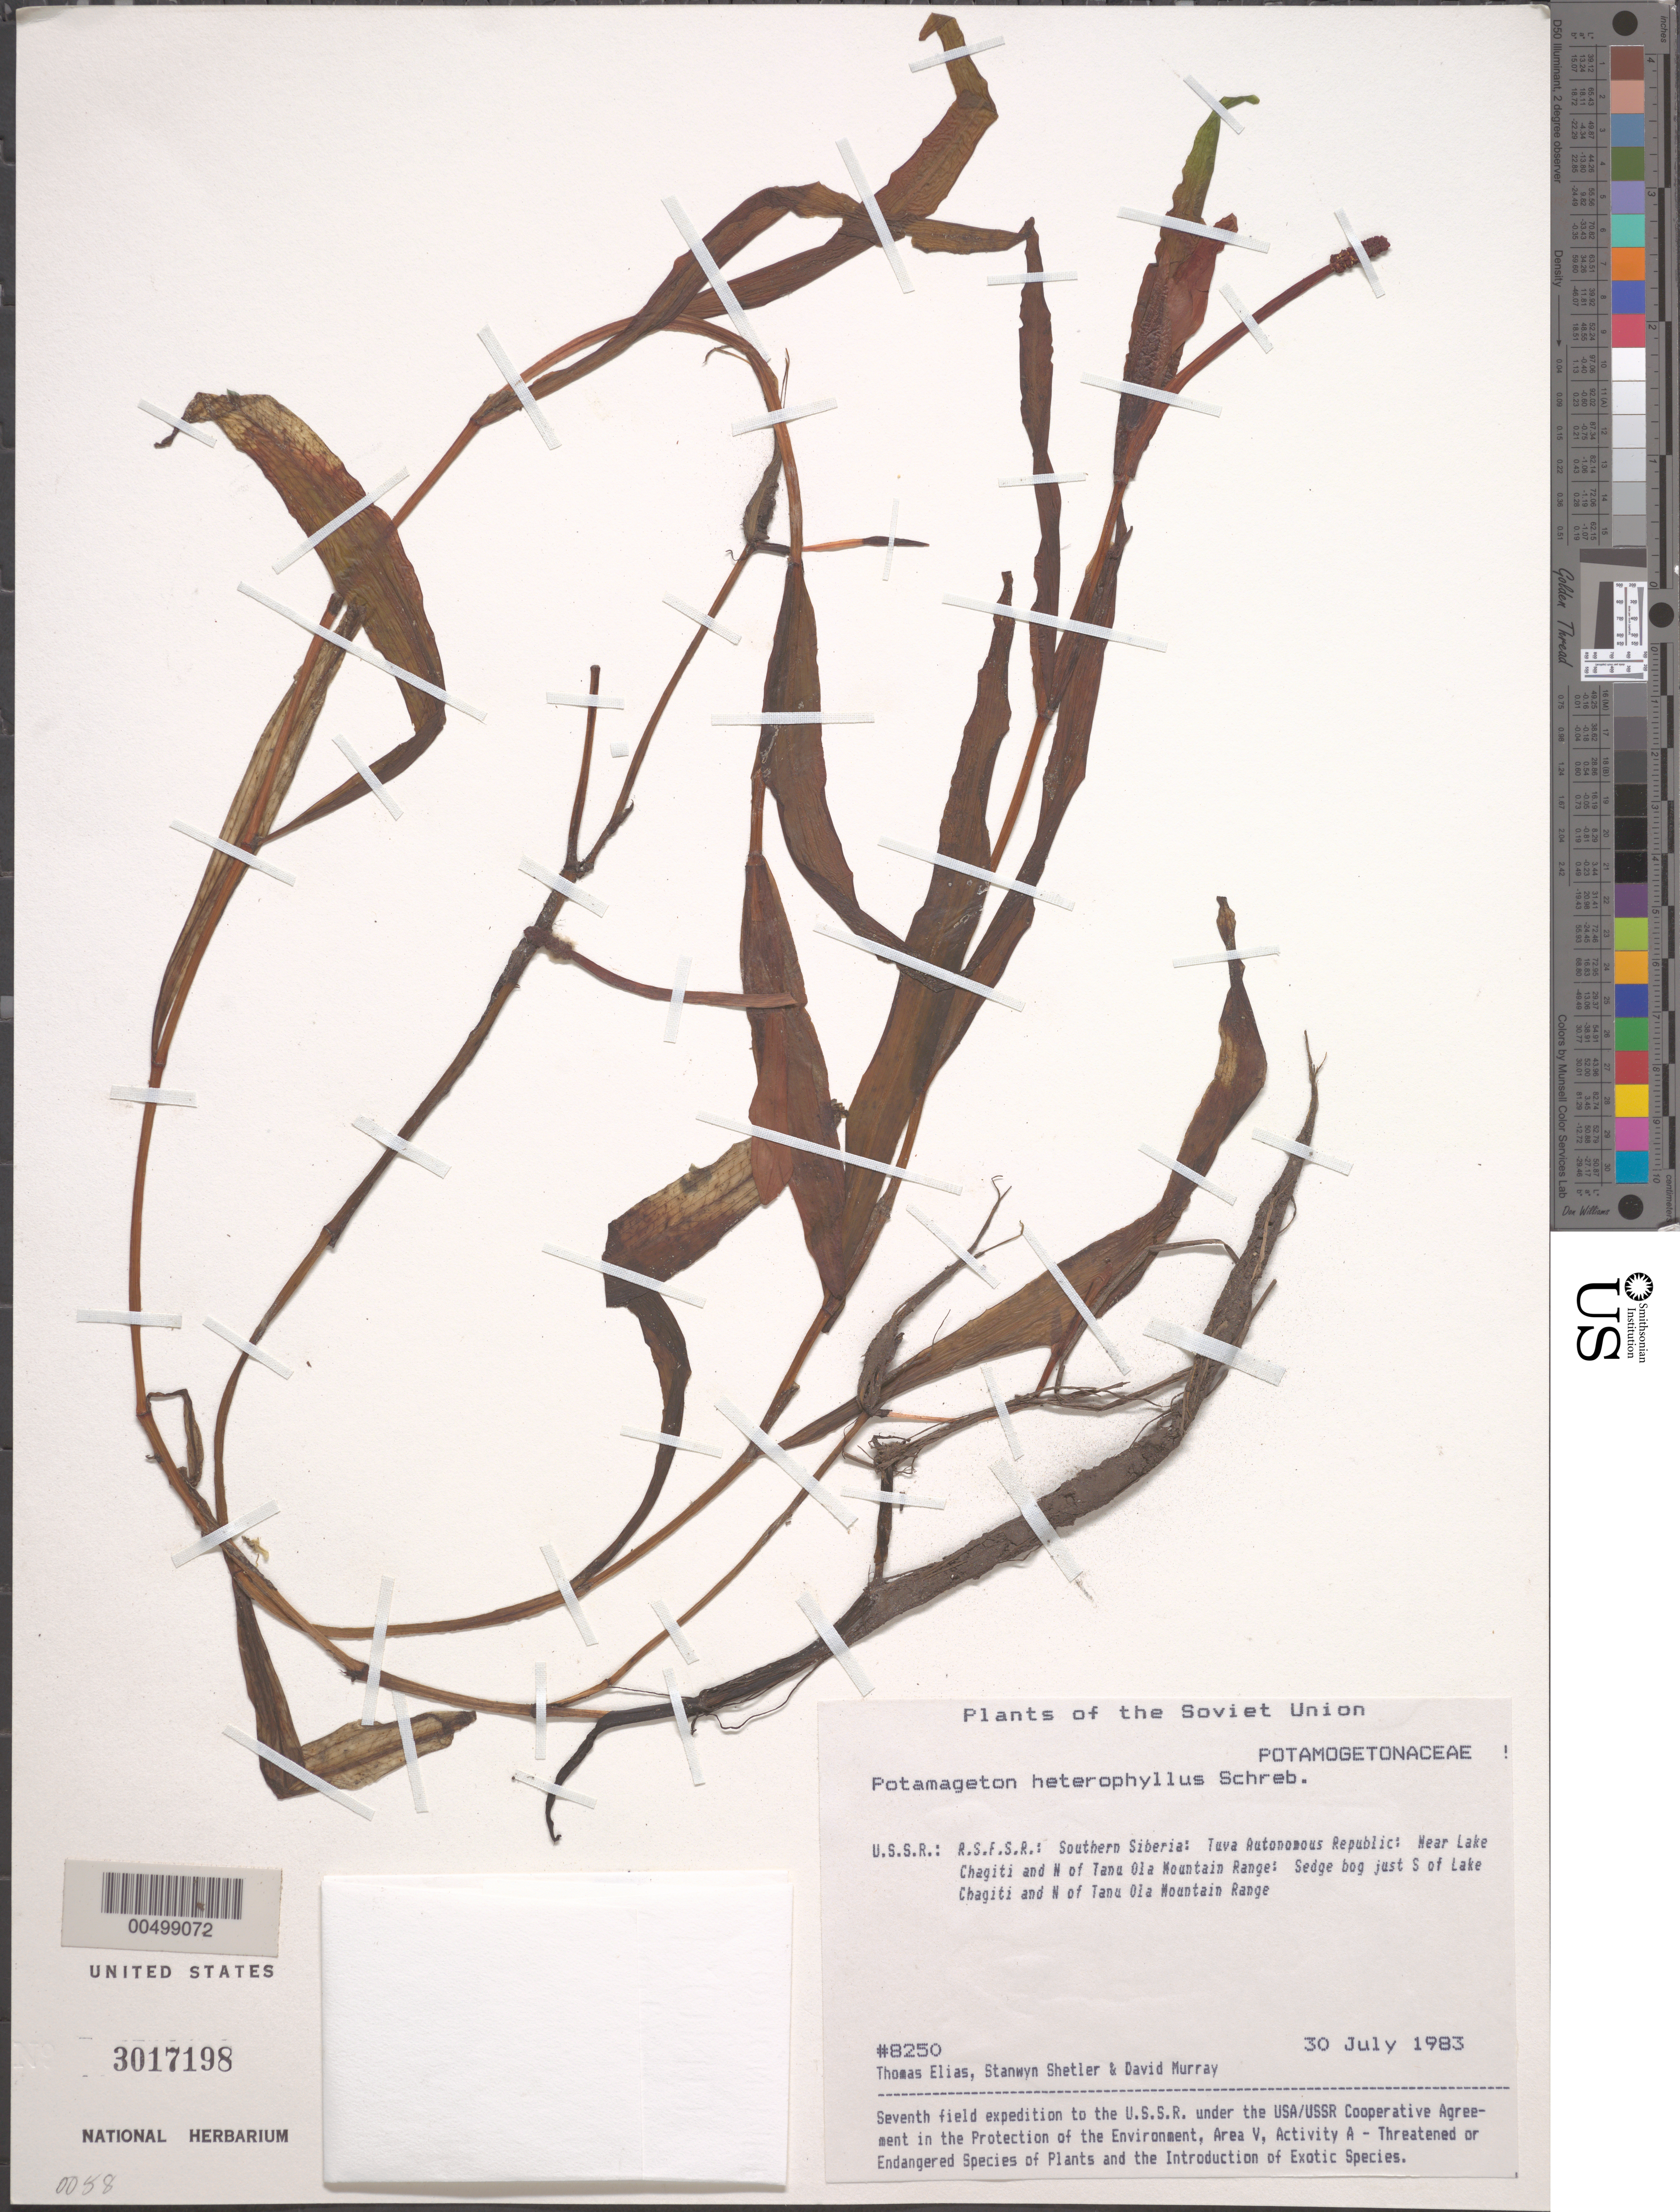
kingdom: Plantae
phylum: Tracheophyta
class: Liliopsida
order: Alismatales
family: Potamogetonaceae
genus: Potamogeton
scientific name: Potamogeton heterophyllus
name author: Schreb.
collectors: T. Elias, S. Shetler & D. F. Murray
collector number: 8250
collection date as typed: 30 Jul 1983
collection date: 1983-07-30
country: Russian Federation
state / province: Tuva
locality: just S of Lake Chagitai and N of Tannu-Ola Mountain Range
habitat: sedge bog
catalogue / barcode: US 3017198